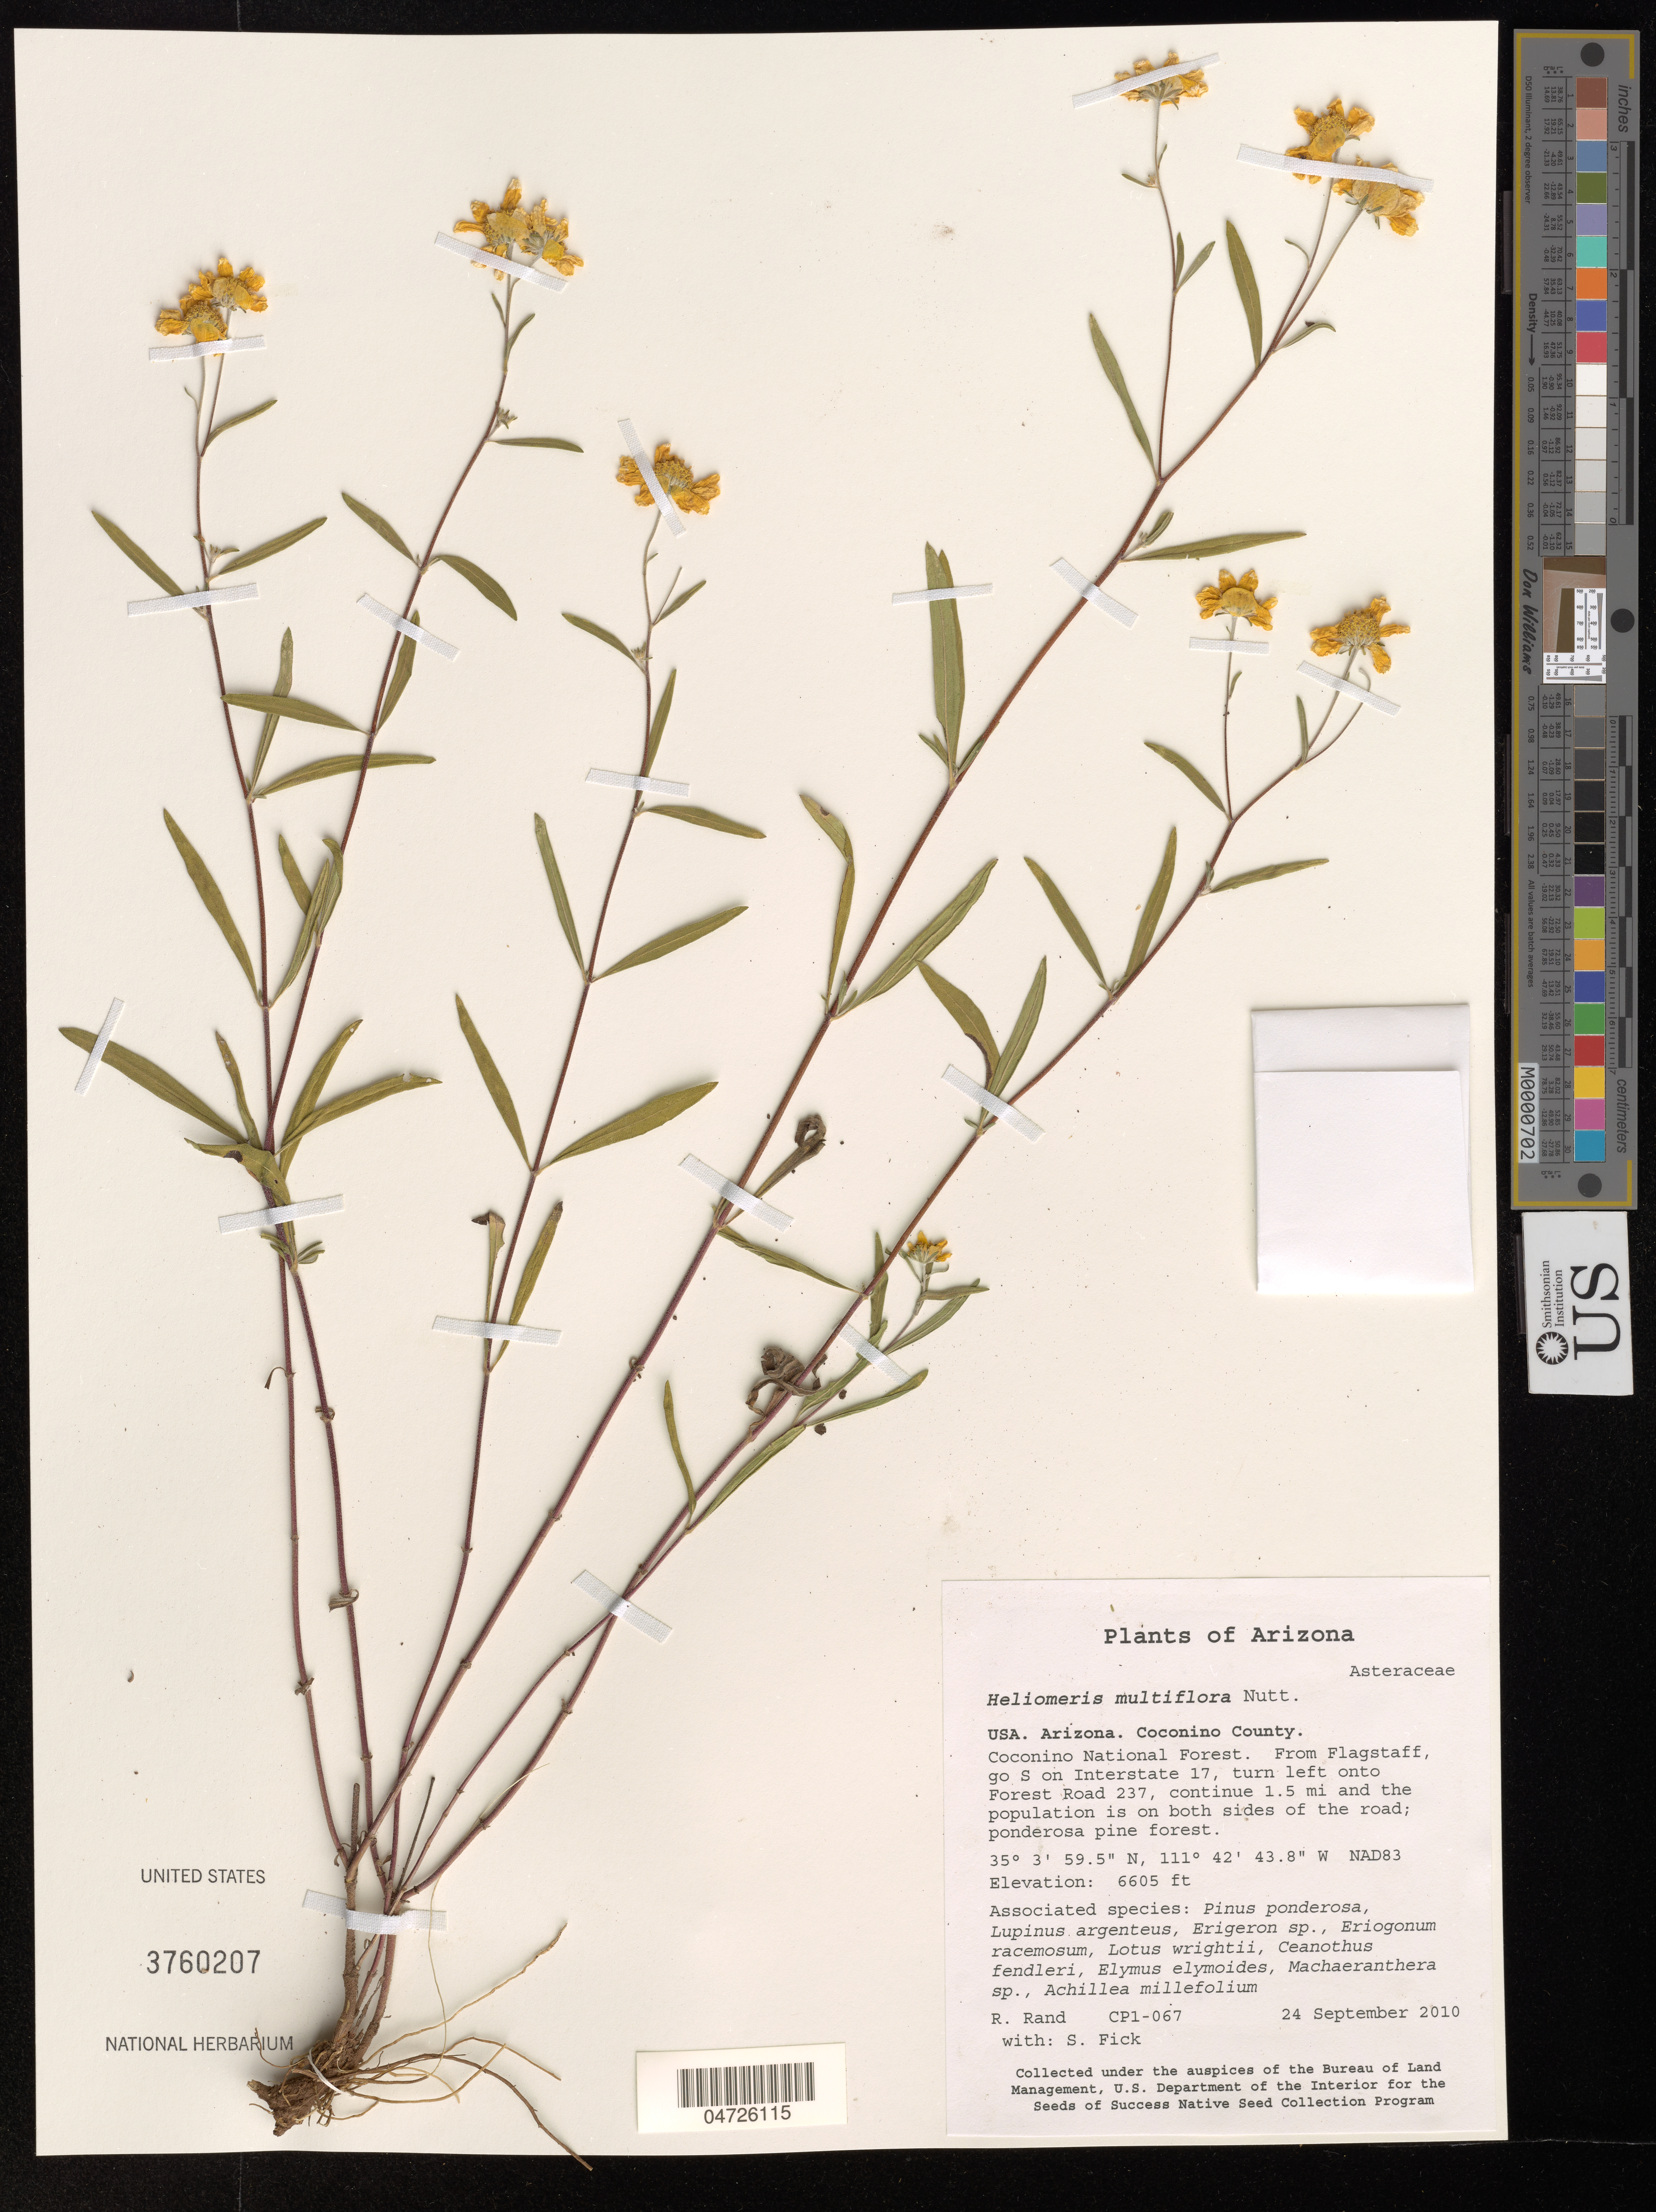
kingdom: Plantae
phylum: Tracheophyta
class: Magnoliopsida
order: Asterales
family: Asteraceae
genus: Heliomeris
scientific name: Heliomeris multiflora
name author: Nutt.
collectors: R. Rand & S. Fick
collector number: CP1-067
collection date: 2010-09-24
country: United States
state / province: Arizona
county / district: Coconino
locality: Coconino County. Coconino National Forest. From Flagstaff, go S on Interstate 17, turn left onto Forest Road 237, continue 1.5 mi and the population is on both sides of the road. NAD83.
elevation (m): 2013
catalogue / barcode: US 3760207